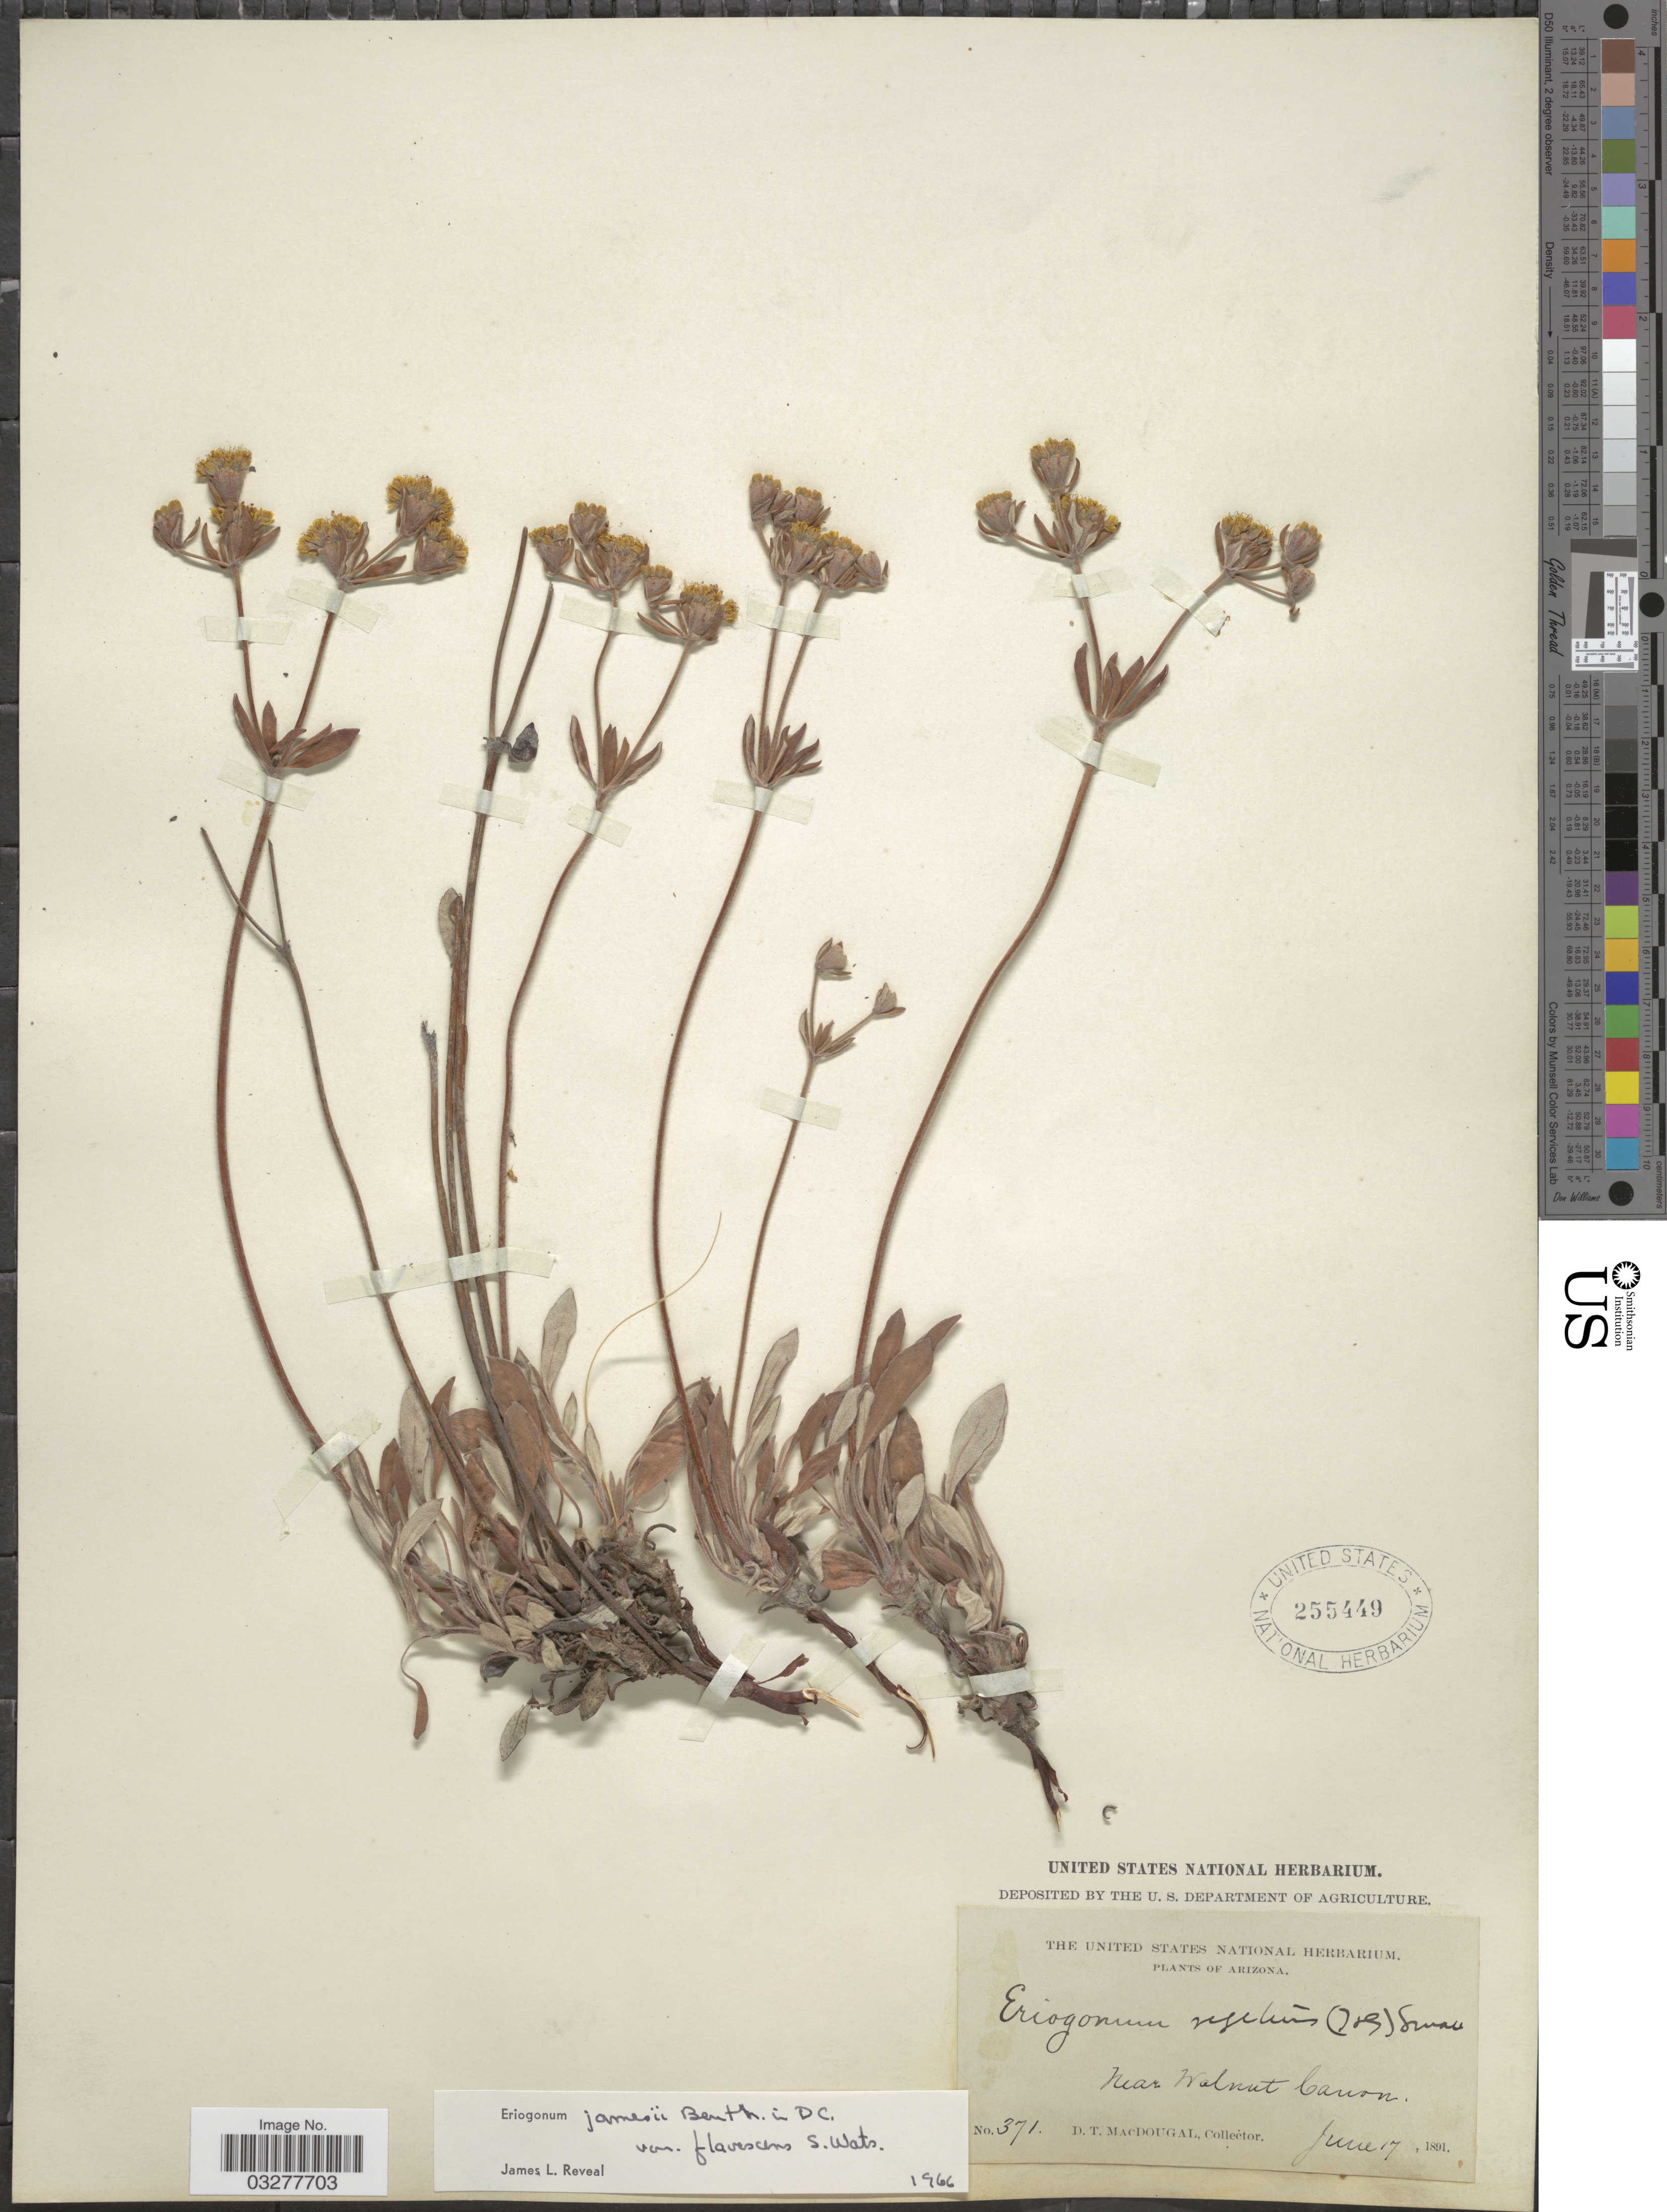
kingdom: Plantae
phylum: Tracheophyta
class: Magnoliopsida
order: Caryophyllales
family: Polygonaceae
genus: Eriogonum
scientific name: Eriogonum jamesii var. flavescens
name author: S. Watson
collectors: D. T. MacDougal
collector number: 371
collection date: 1891-06-17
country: United States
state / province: Arizona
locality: Near Walnut Canon.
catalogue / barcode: US 255449